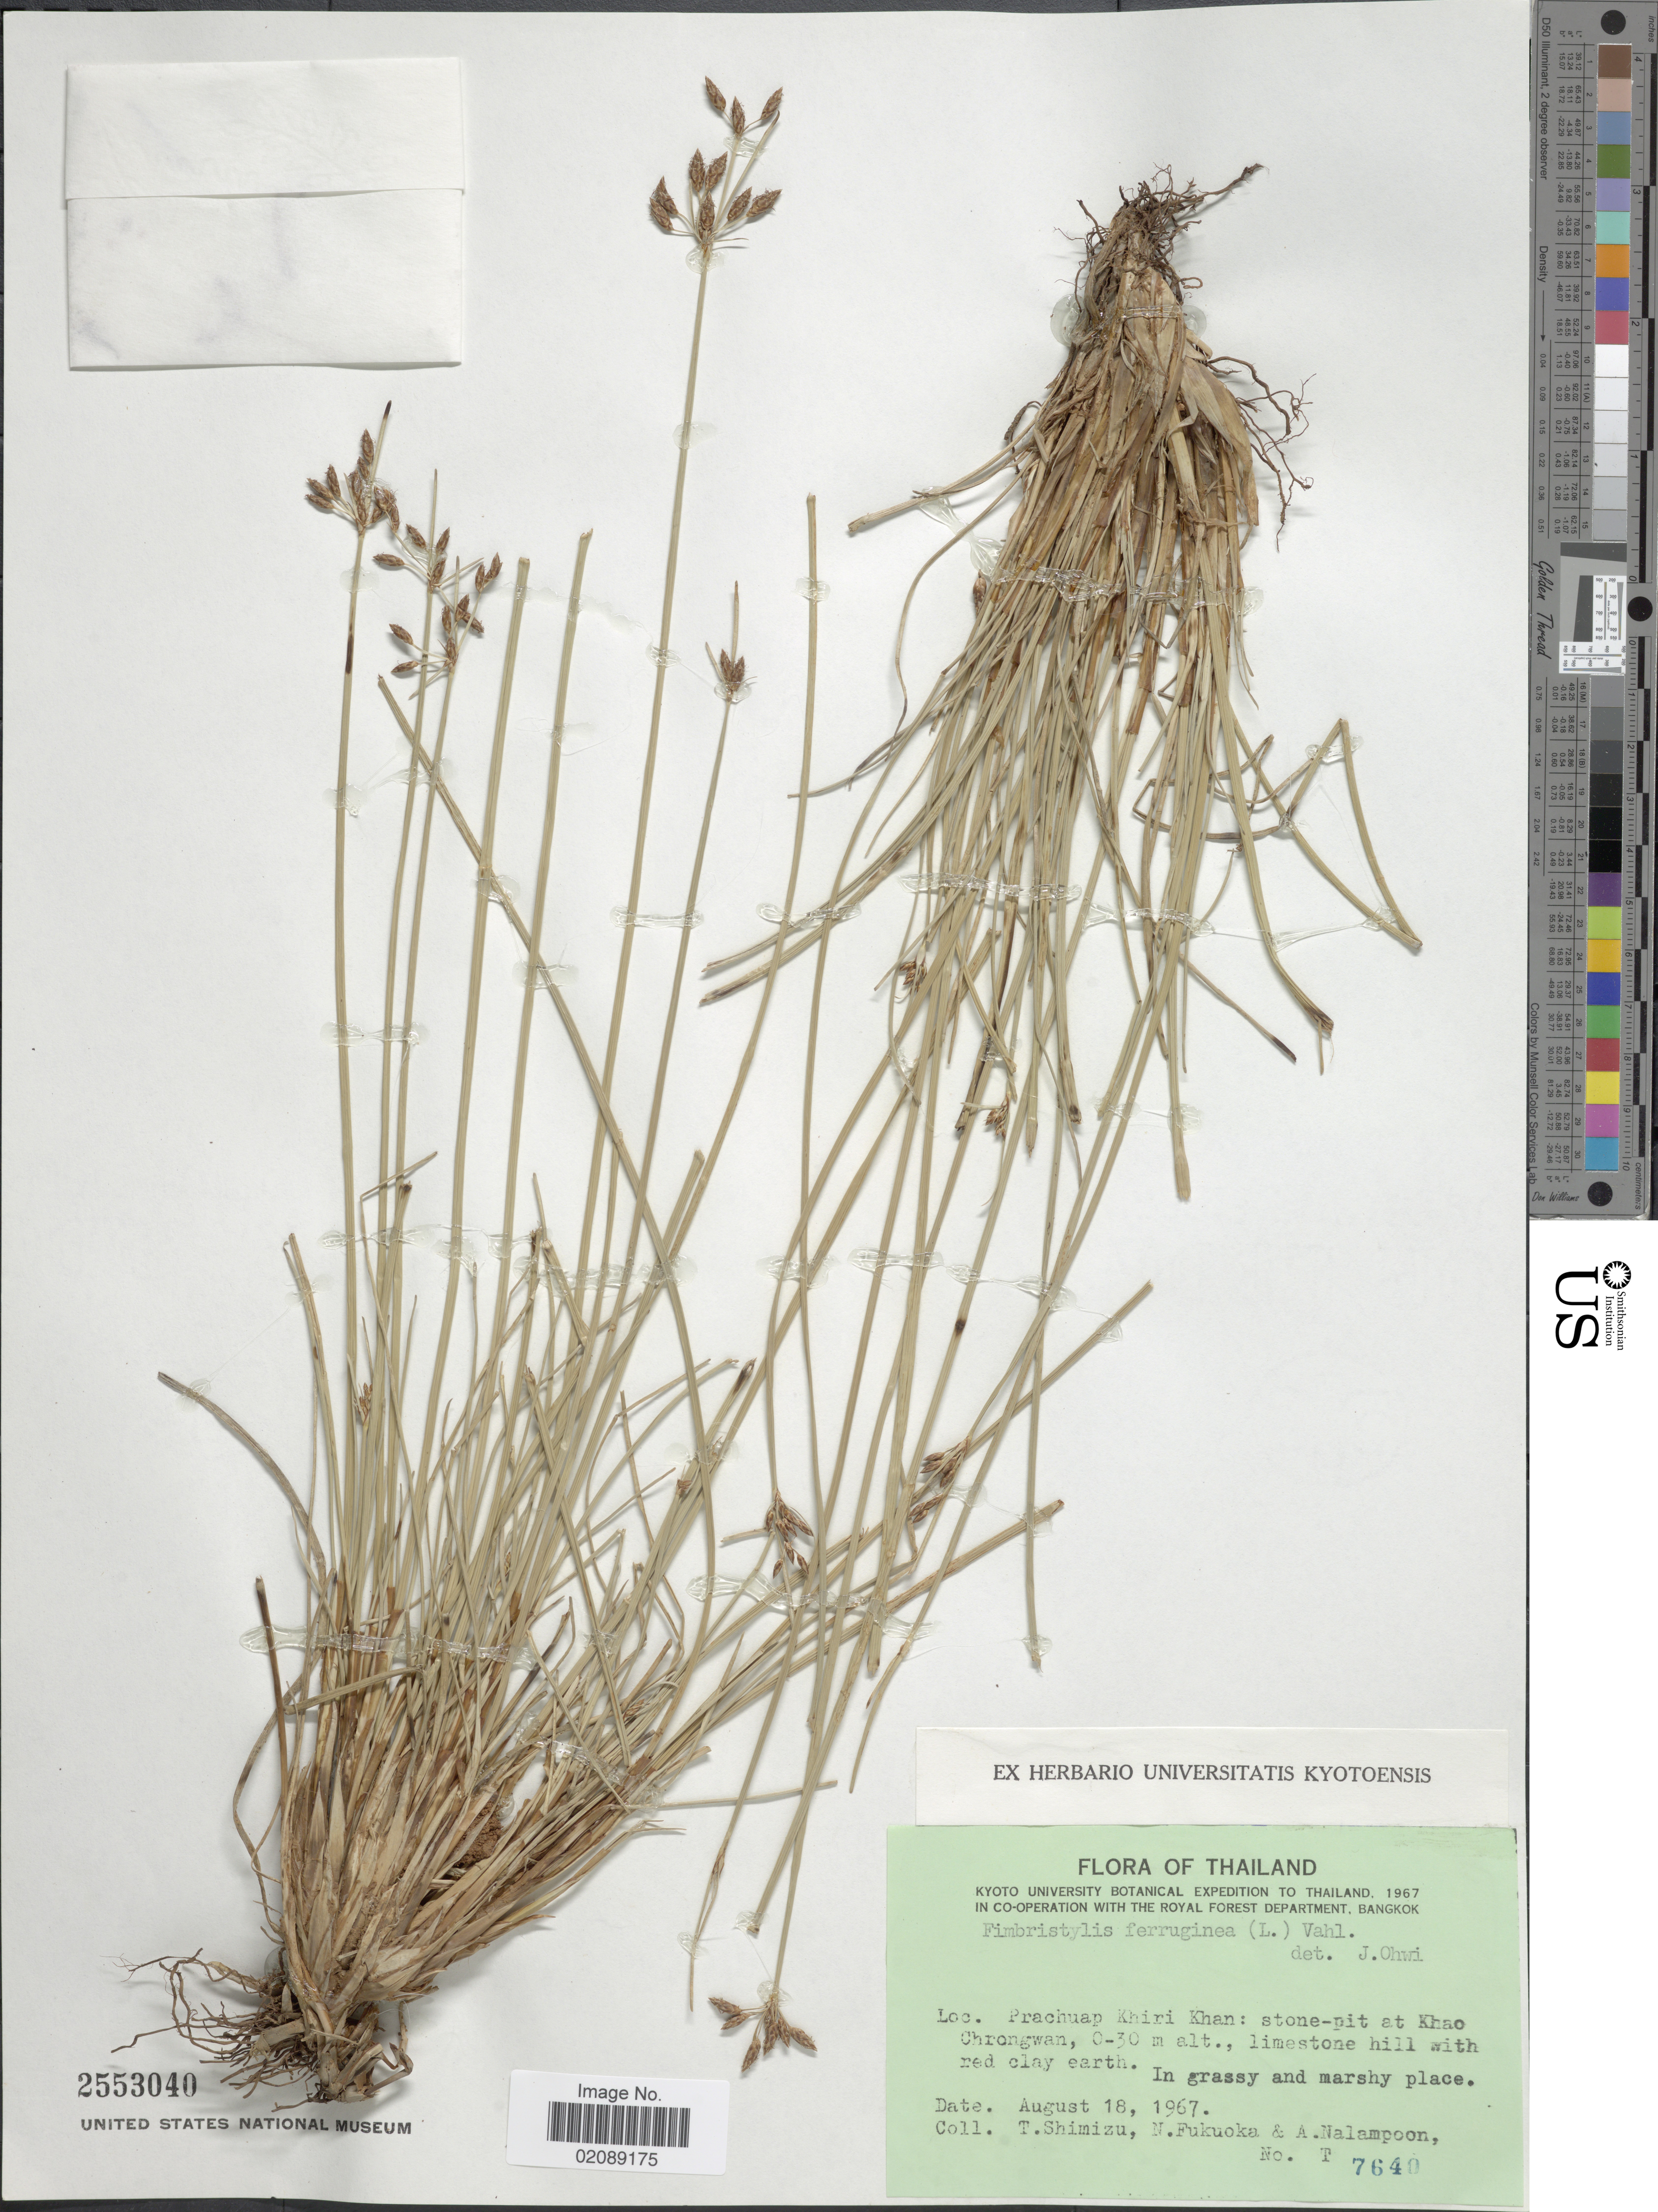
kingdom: Plantae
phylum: Tracheophyta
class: Liliopsida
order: Poales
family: Cyperaceae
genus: Fimbristylis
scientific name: Fimbristylis ferruginea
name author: (L.) Vahl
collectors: T. Shimizu, N. Fukuoka & A. Nalampoon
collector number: T 7640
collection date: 1967-08-18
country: Thailand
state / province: Prachuap Khiri Khan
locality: Prachuap Khiri Khan: stone-pit at Khao Chrongwan, limestone hill with red clay earth. In grassy and marshy place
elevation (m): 0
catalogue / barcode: US 2553040